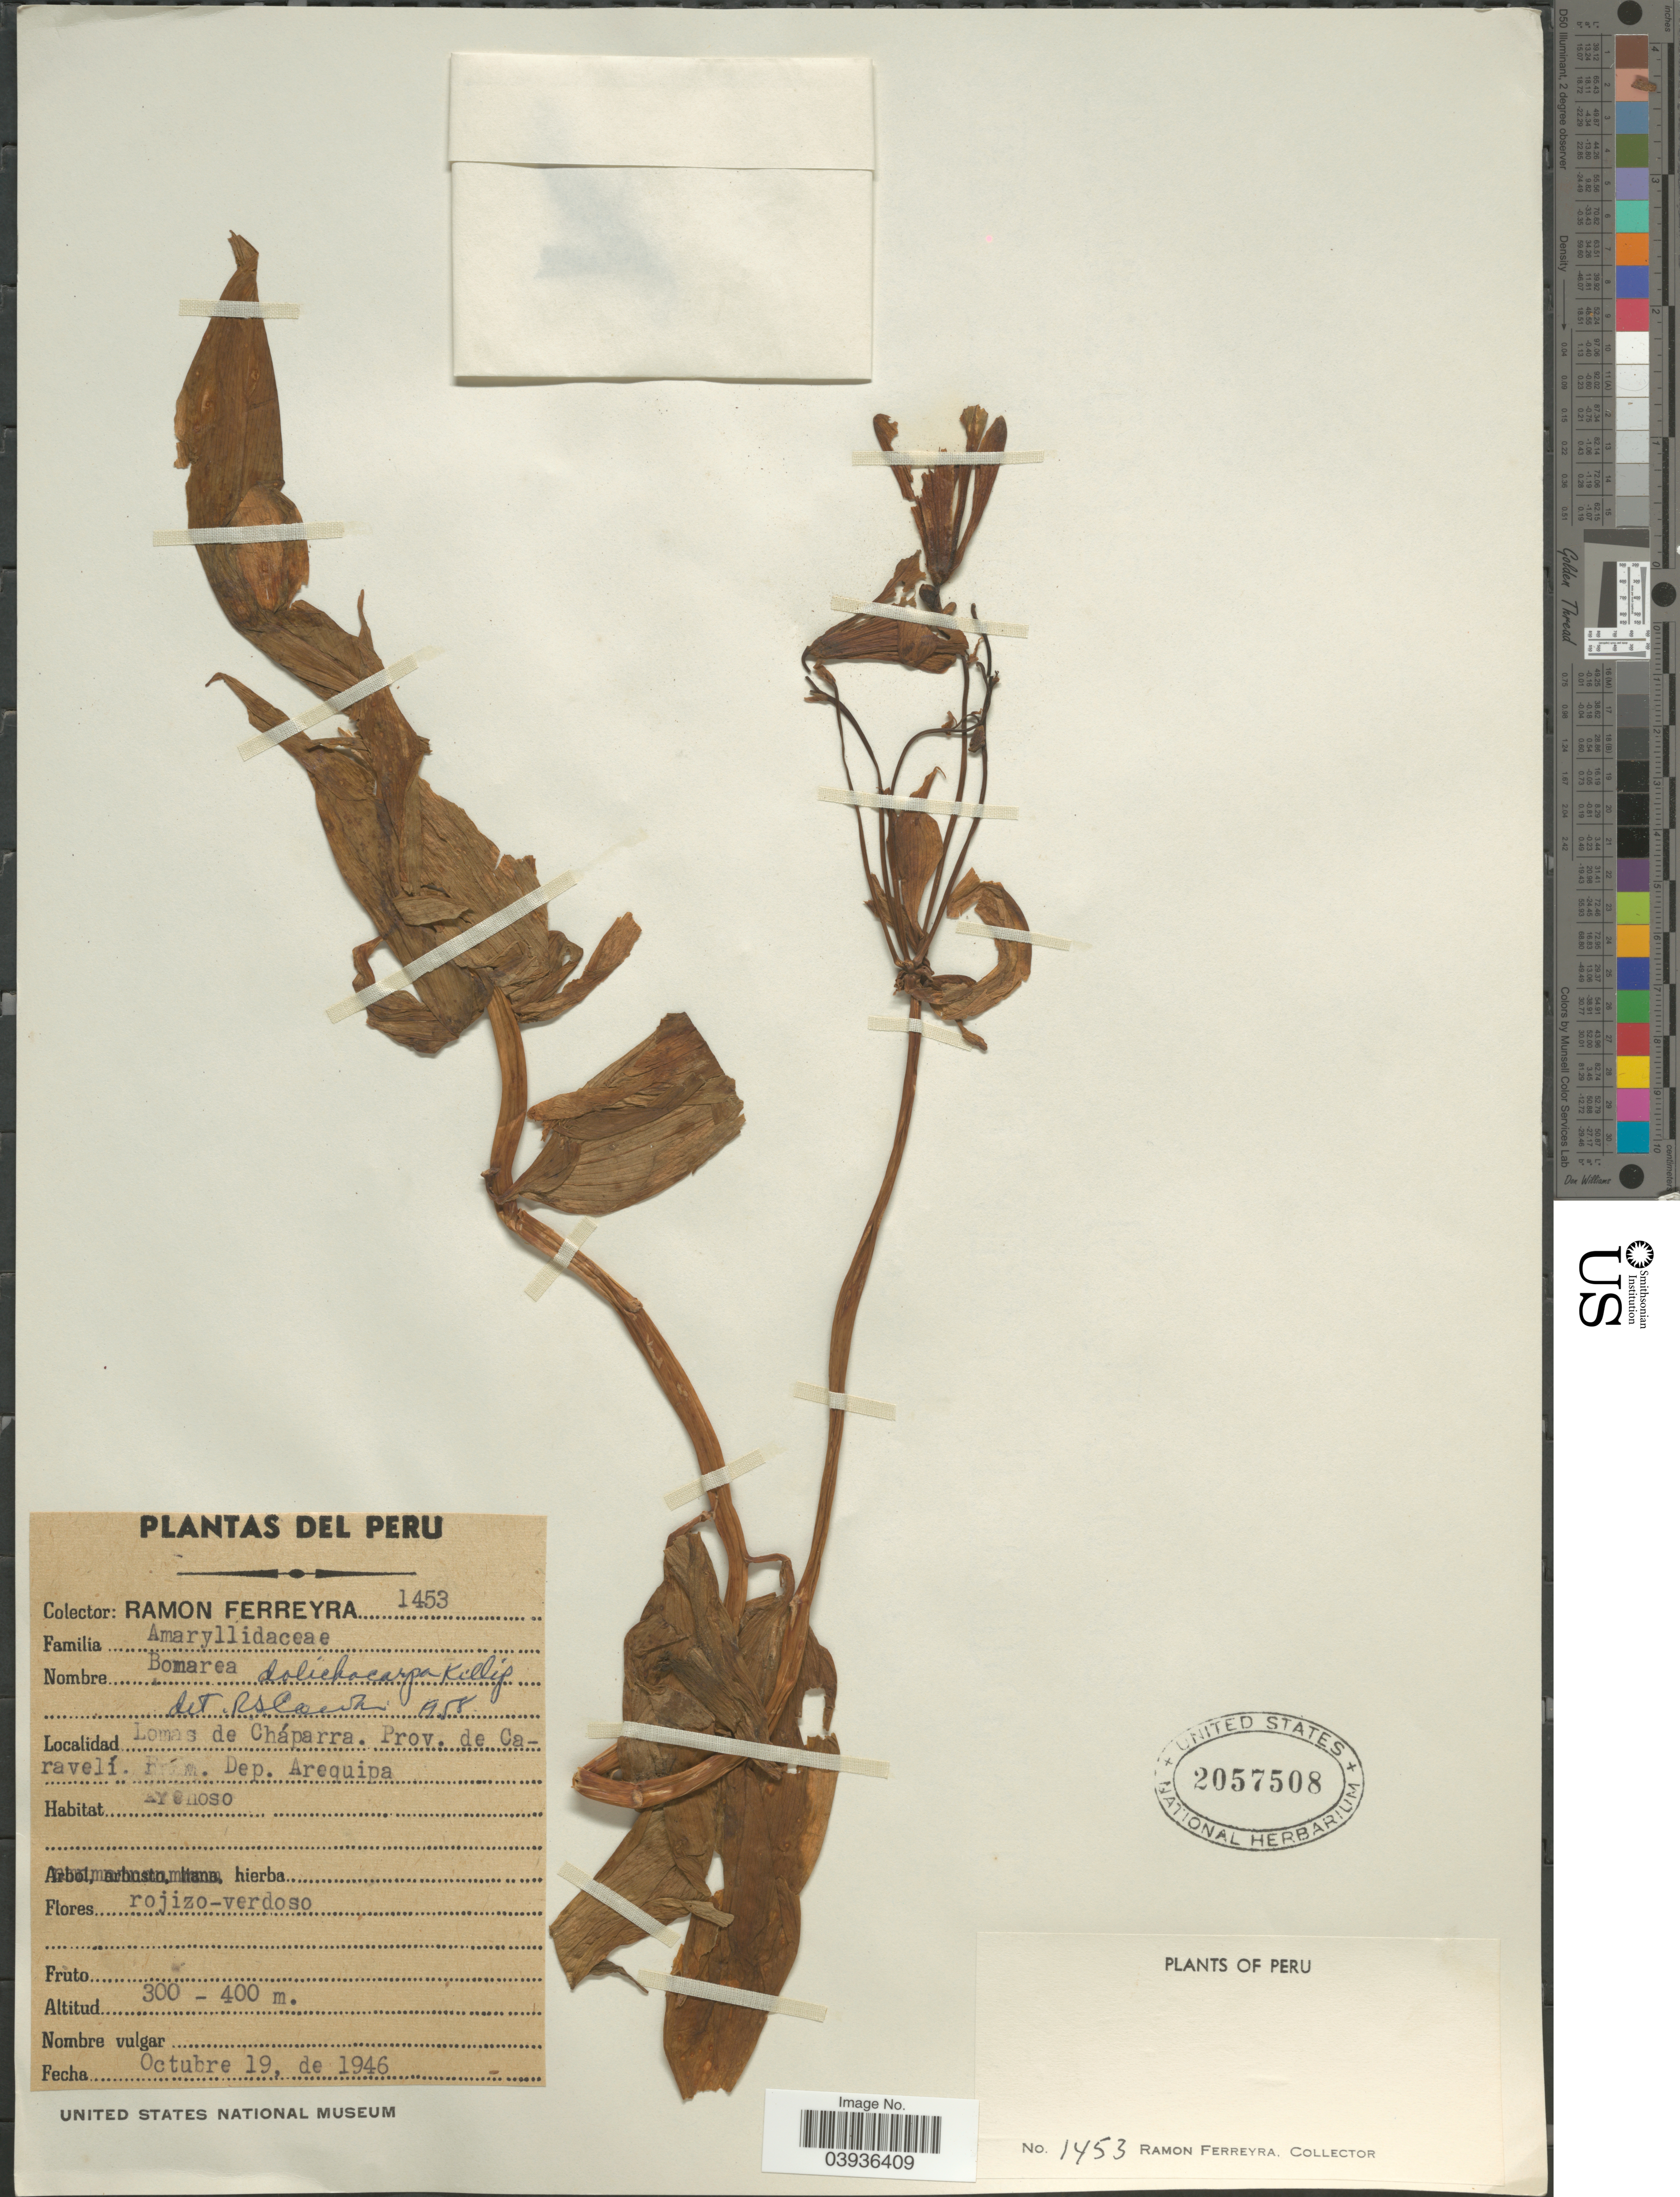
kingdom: Plantae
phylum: Tracheophyta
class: Liliopsida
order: Liliales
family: Alstroemeriaceae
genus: Bomarea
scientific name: Bomarea dolichocarpa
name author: Killip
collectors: R. A. Ferreyra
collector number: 1453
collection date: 1946-10-19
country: Peru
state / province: Arequipa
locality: Lomas de Cháparra. Prov. de Caravelí. Dep. Arequipa.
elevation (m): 300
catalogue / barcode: US 2057508